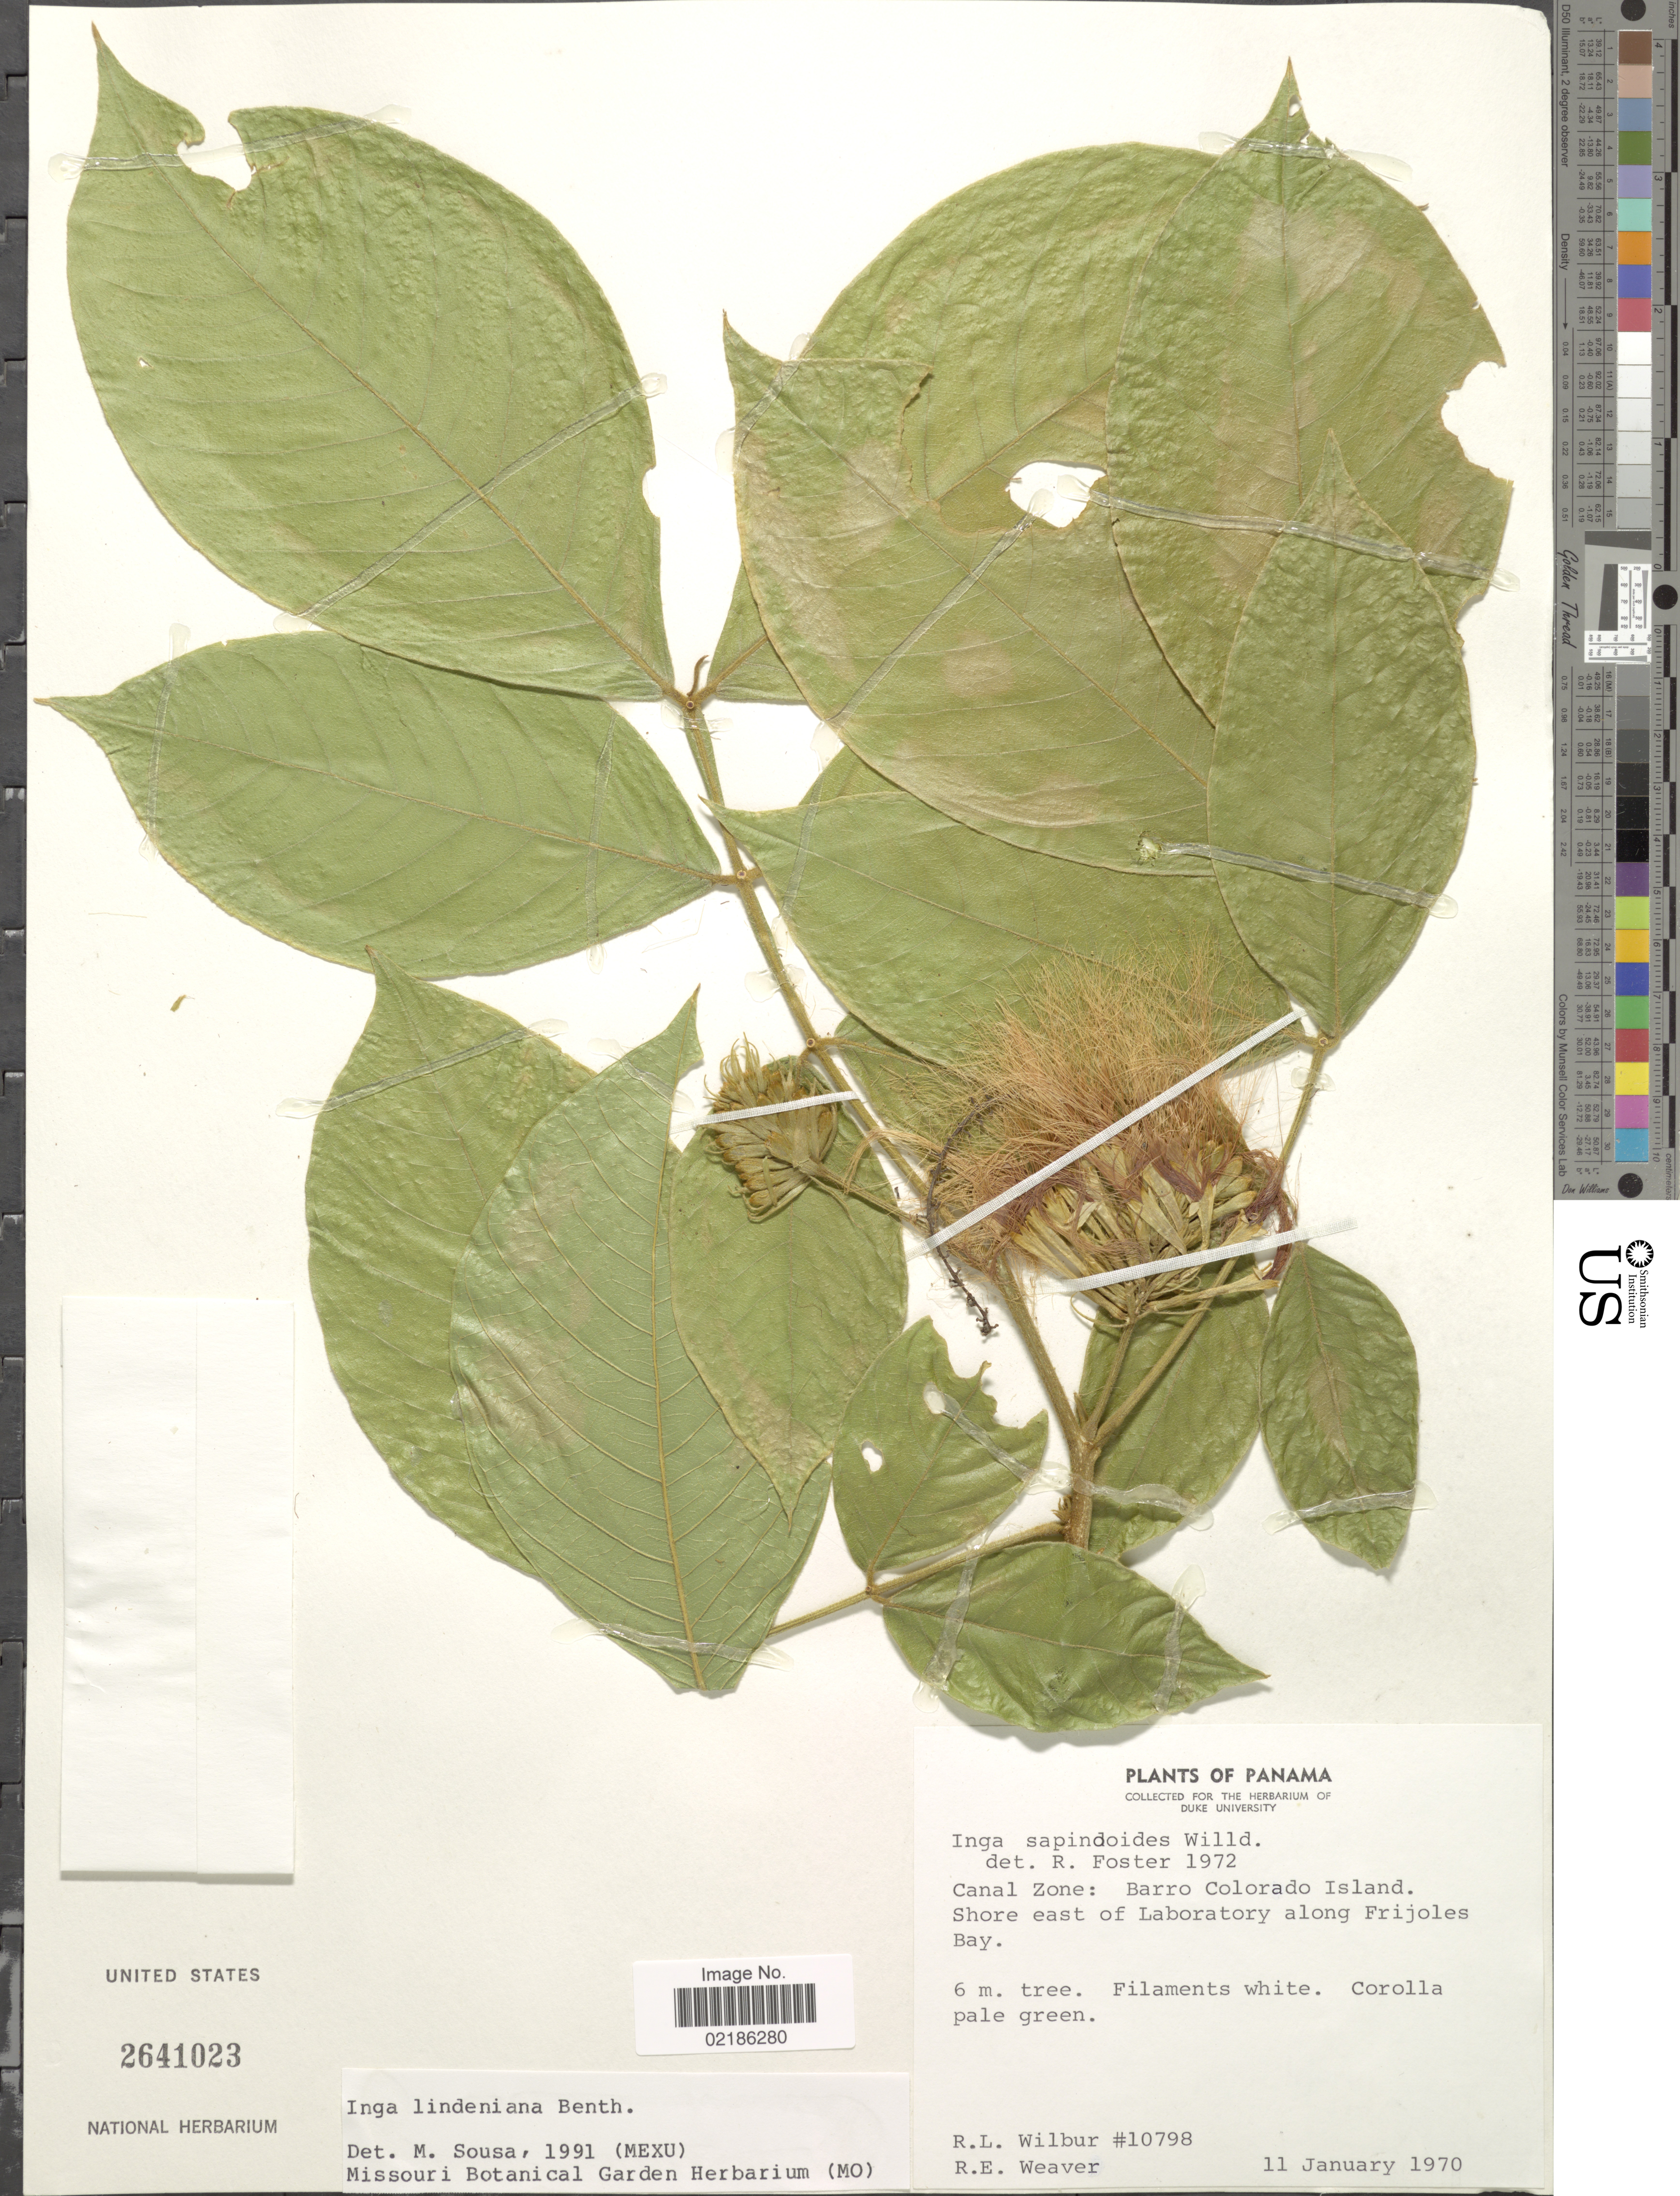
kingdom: Plantae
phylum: Tracheophyta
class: Magnoliopsida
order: Fabales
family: Fabaceae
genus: Inga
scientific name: Inga lindeniana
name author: Benth.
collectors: R. L. Wilbur & R. E. Weaver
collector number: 10798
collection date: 1970-01-11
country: Panama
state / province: Panamá Oeste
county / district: Canal Zone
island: Barro Colorado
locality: Canal Zone, Barro Colorado Island, shore east of Laboratory along Frijoles Bay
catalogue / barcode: US 2641023